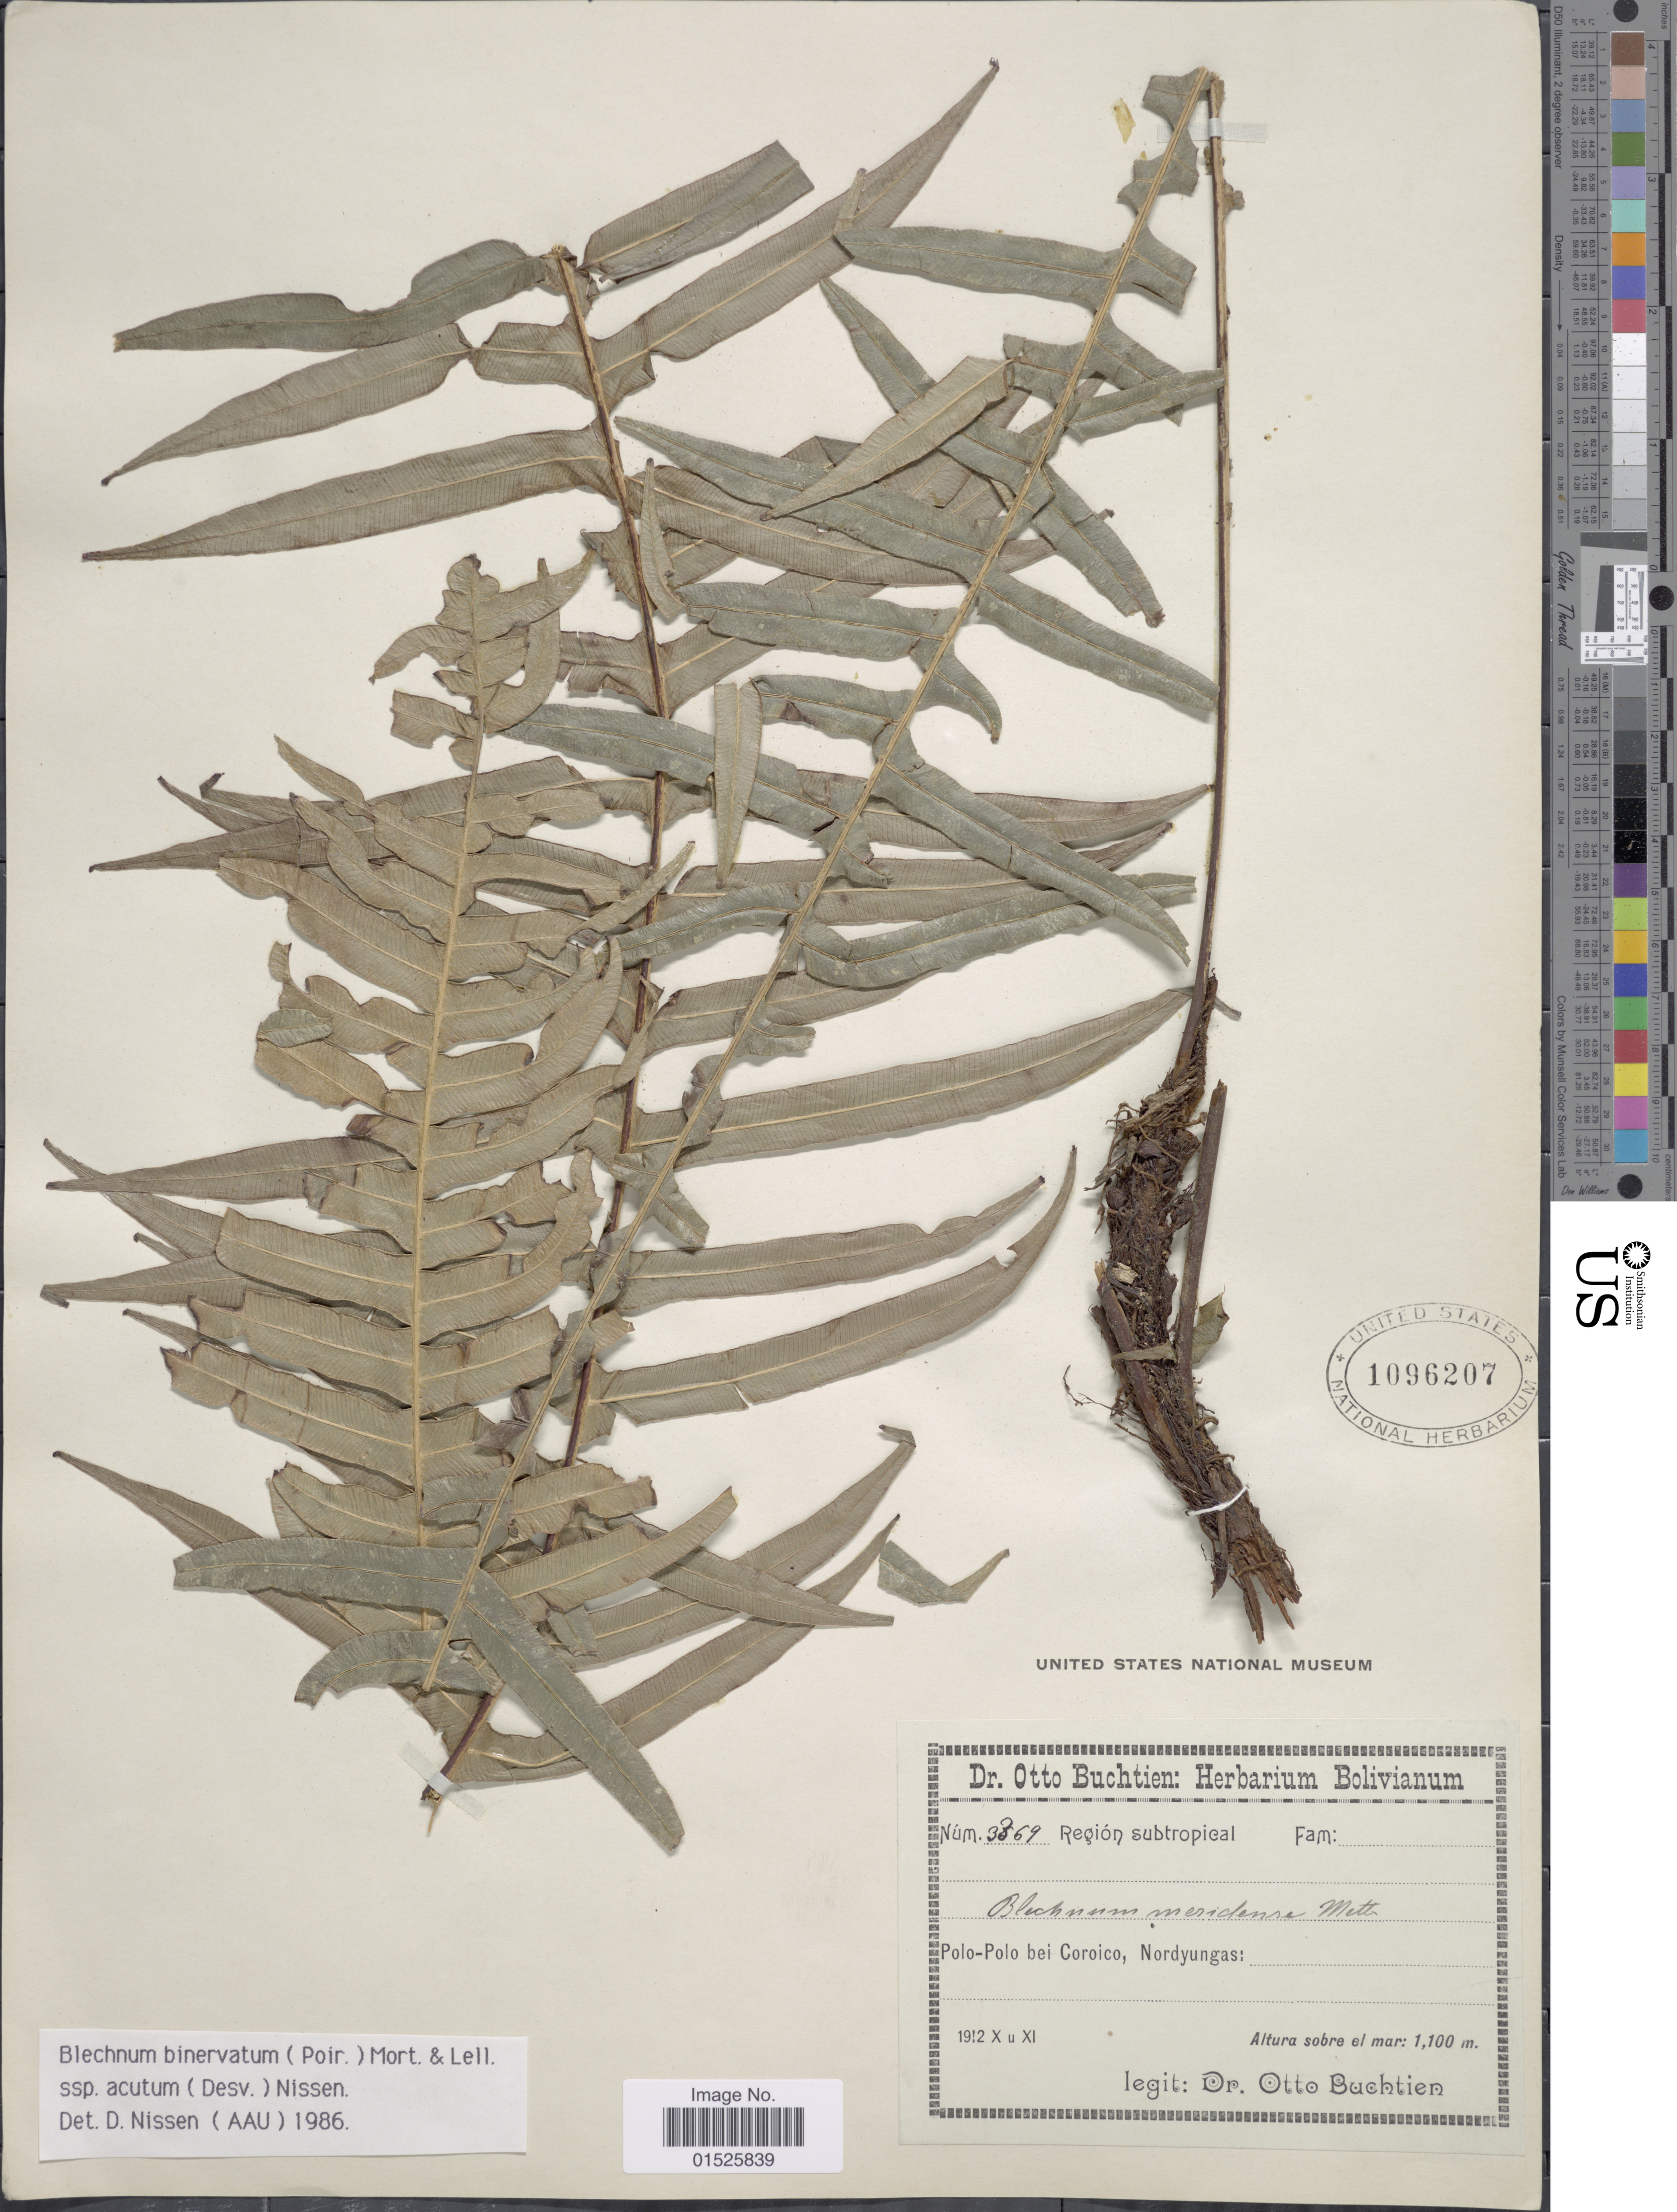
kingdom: Plantae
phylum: Tracheophyta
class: Polypodiopsida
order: Polypodiales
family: Blechnaceae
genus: Blechnum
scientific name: Blechnum ensiforme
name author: (Liebm.) C. Chr.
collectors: O. Buchtien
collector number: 3369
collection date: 1912-10/1912-11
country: Bolivia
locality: Región subtropical. Polo-Polo bei Coroico, Nordyungas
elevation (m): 1100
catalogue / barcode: US 1096207